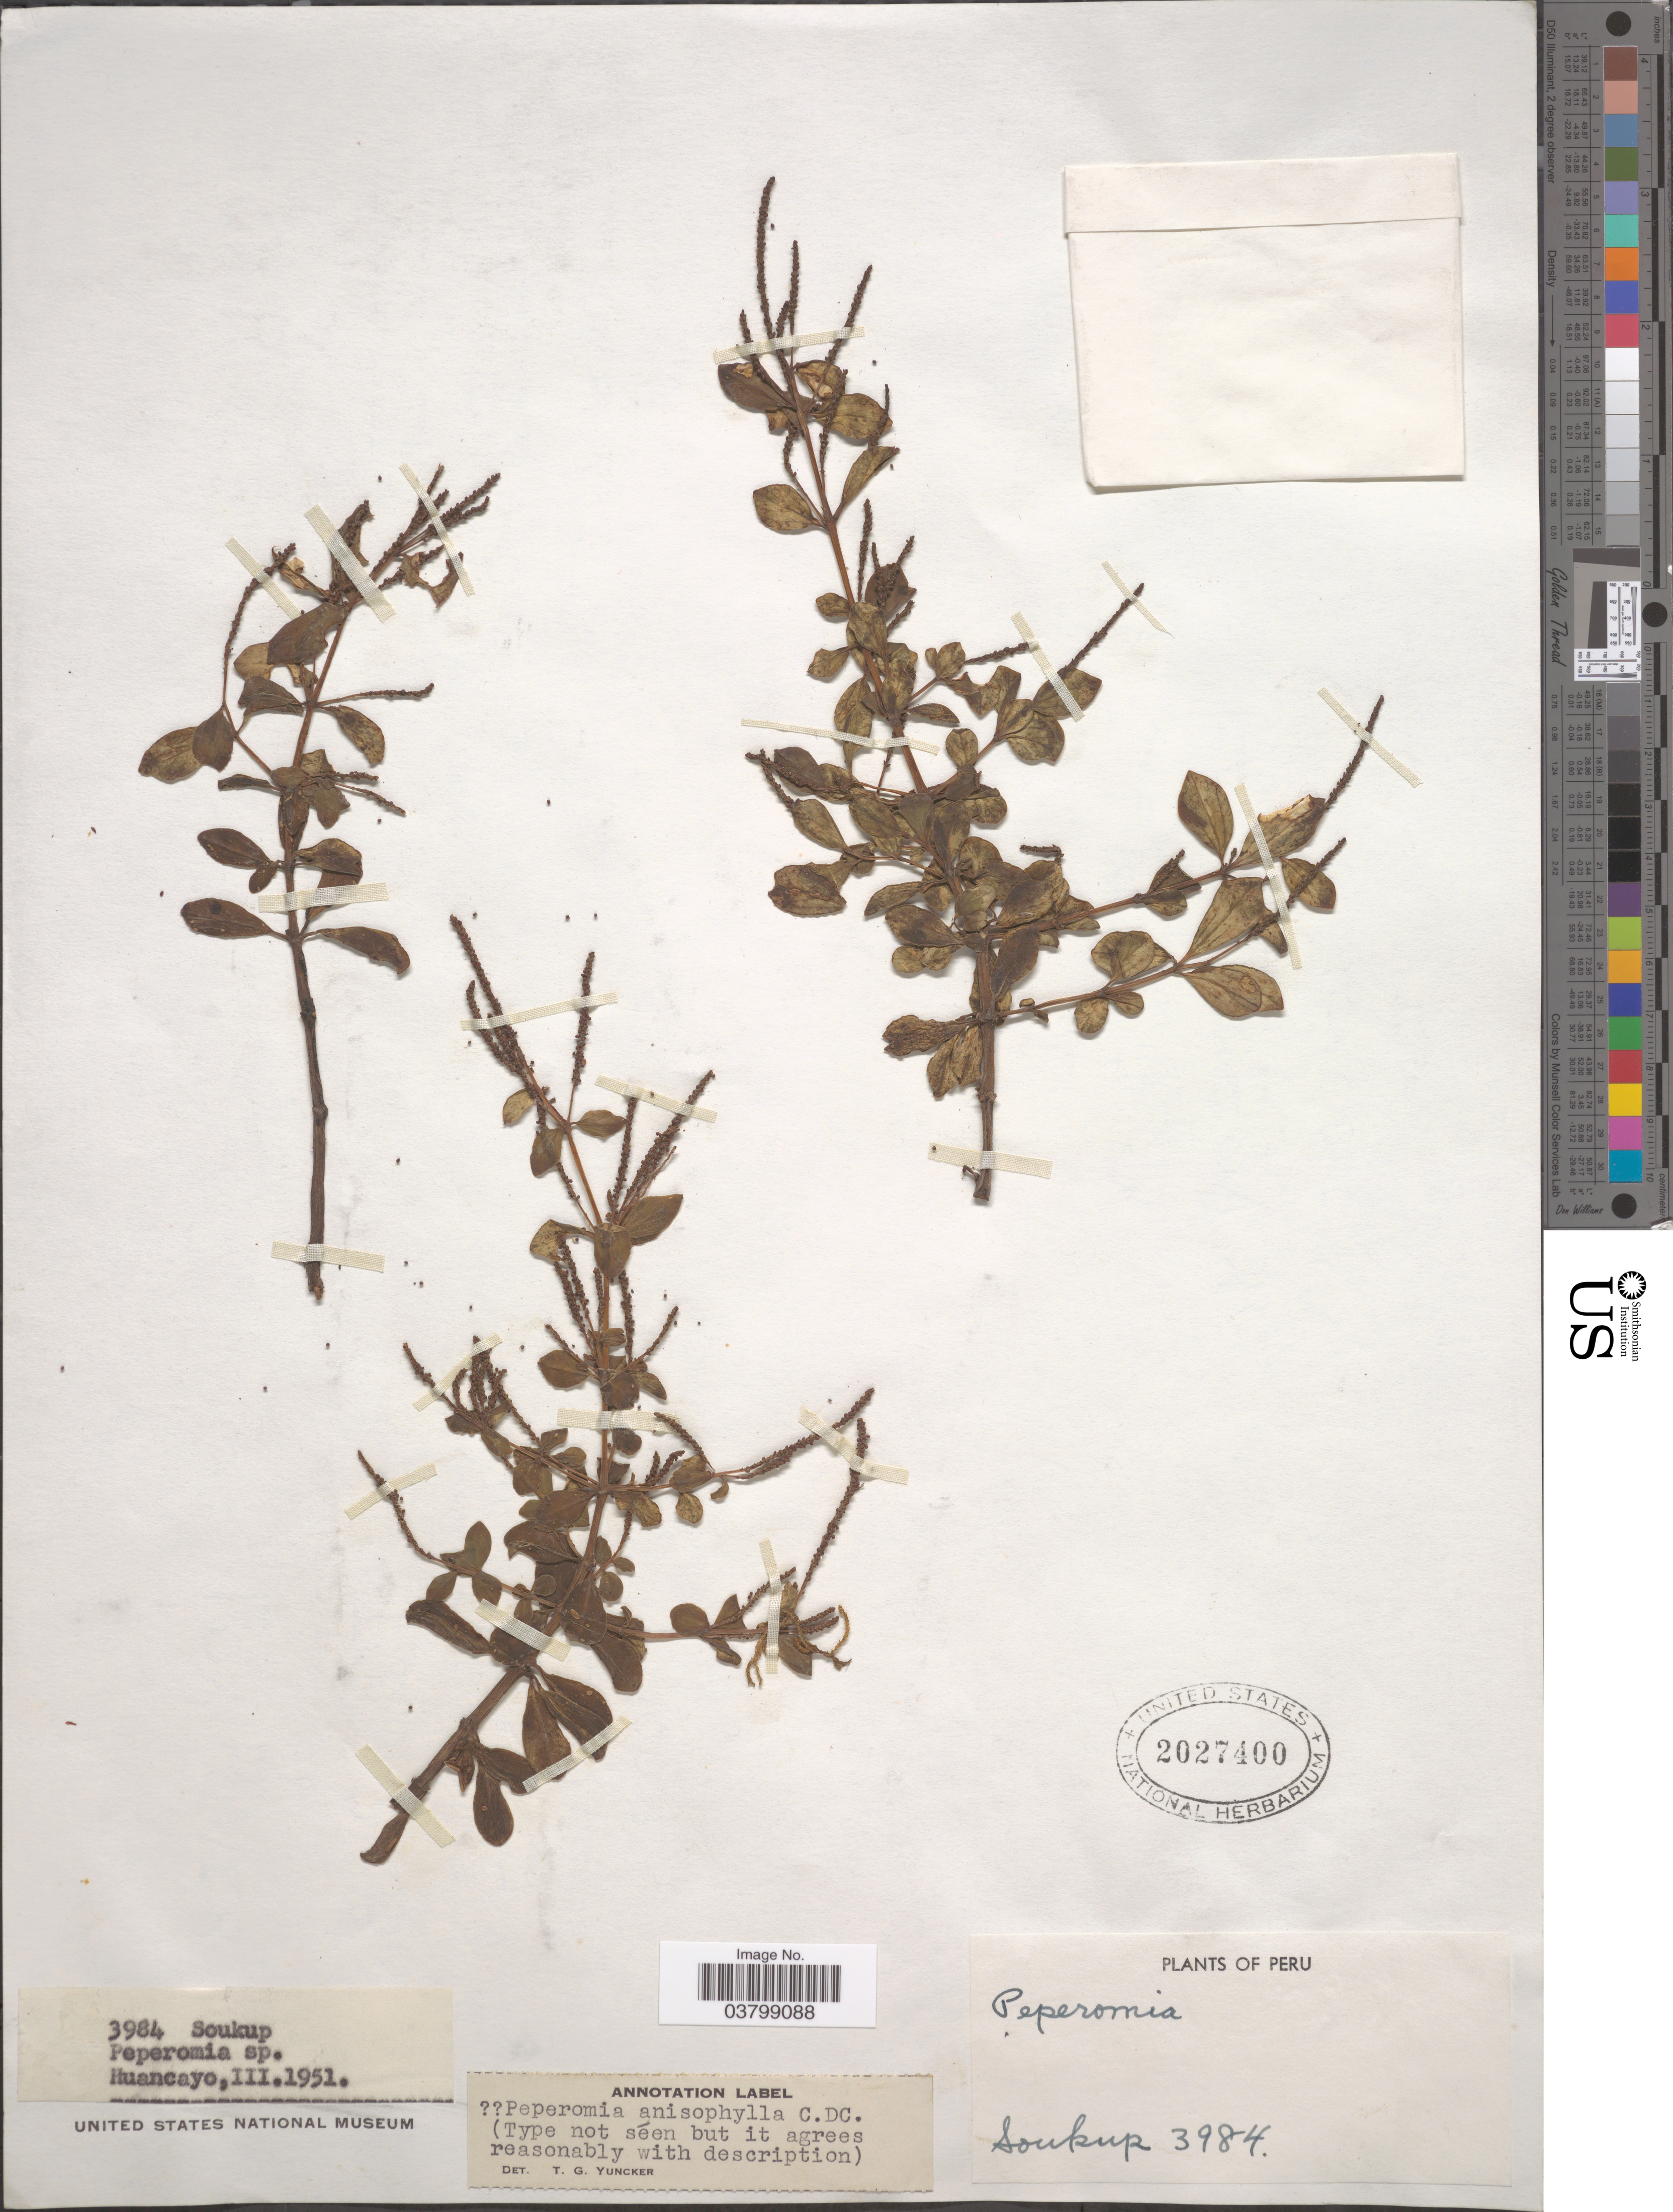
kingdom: Plantae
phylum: Tracheophyta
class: Magnoliopsida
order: Piperales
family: Piperaceae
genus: Peperomia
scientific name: Peperomia sp.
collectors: -- Soukup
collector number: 3984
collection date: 1951-03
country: Peru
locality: Huancayo.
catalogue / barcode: US 2027400